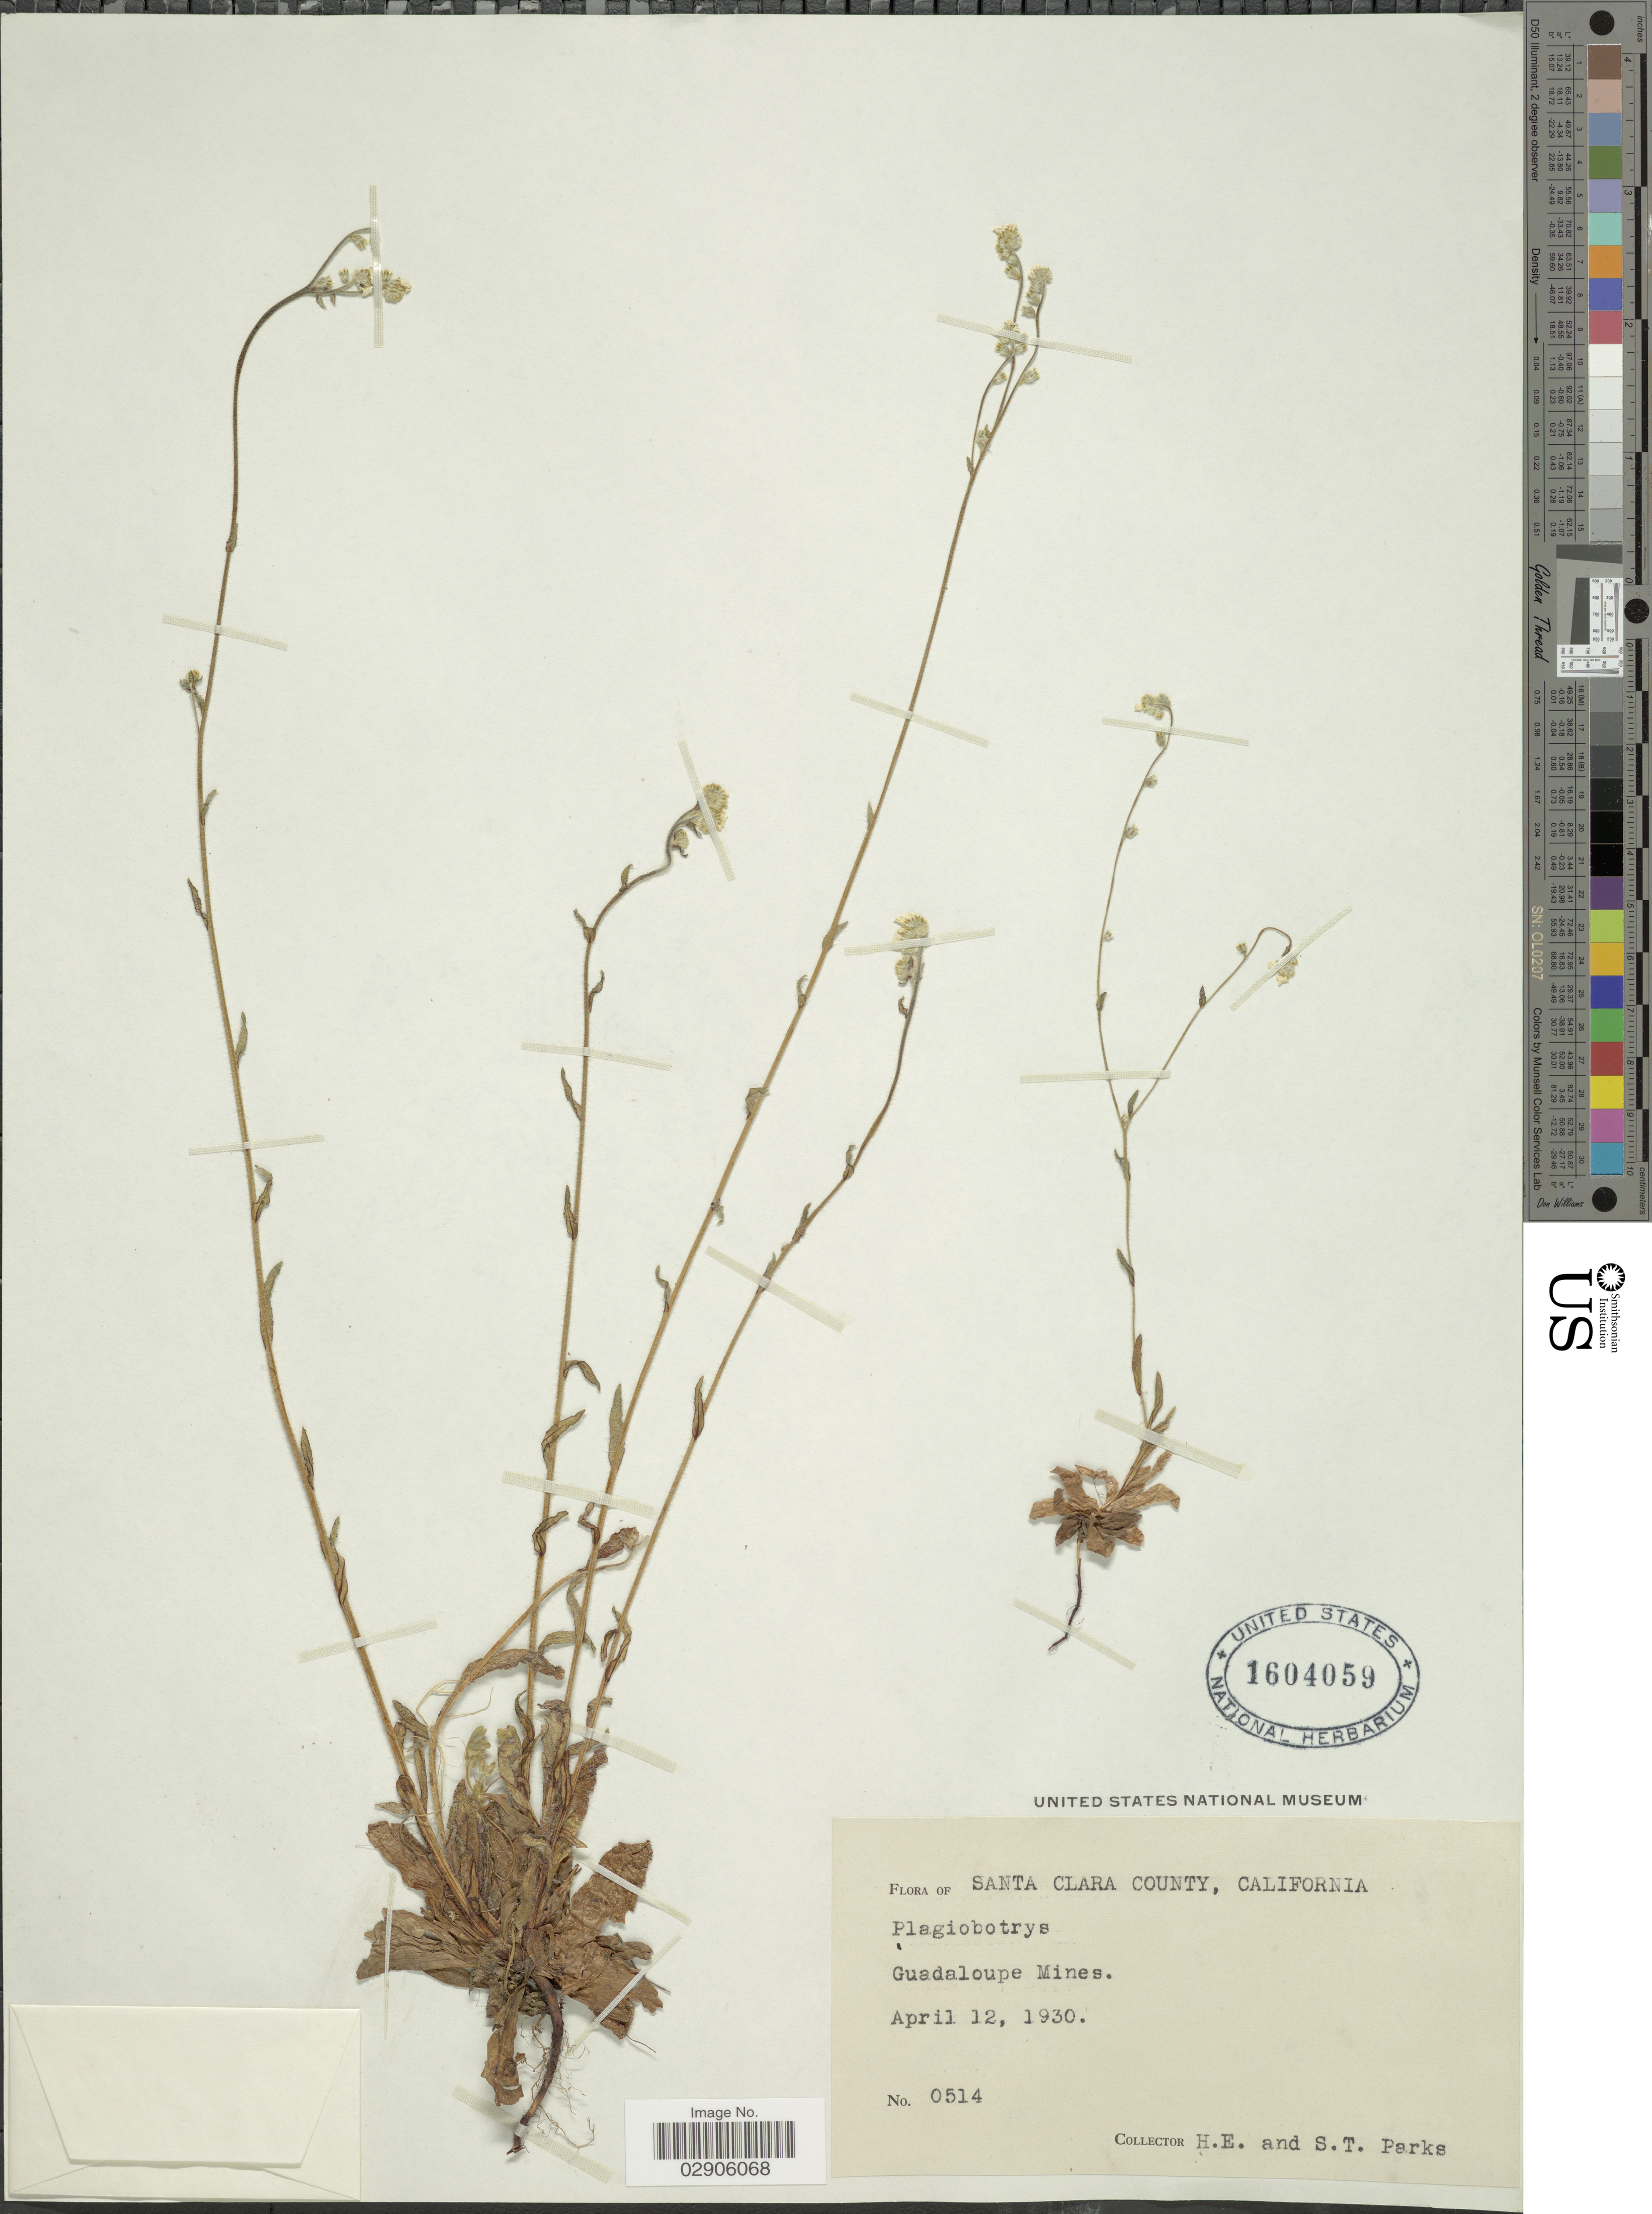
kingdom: Plantae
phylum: Tracheophyta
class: Magnoliopsida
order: Boraginales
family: Boraginaceae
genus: Plagiobothrys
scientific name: Plagiobothrys sp.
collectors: H. E. Parks & S. Parks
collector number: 0514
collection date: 1930-04-12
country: United States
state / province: California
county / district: Santa Clara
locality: Santa Clara County, Guadaloupe Mines.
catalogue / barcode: US 1604059